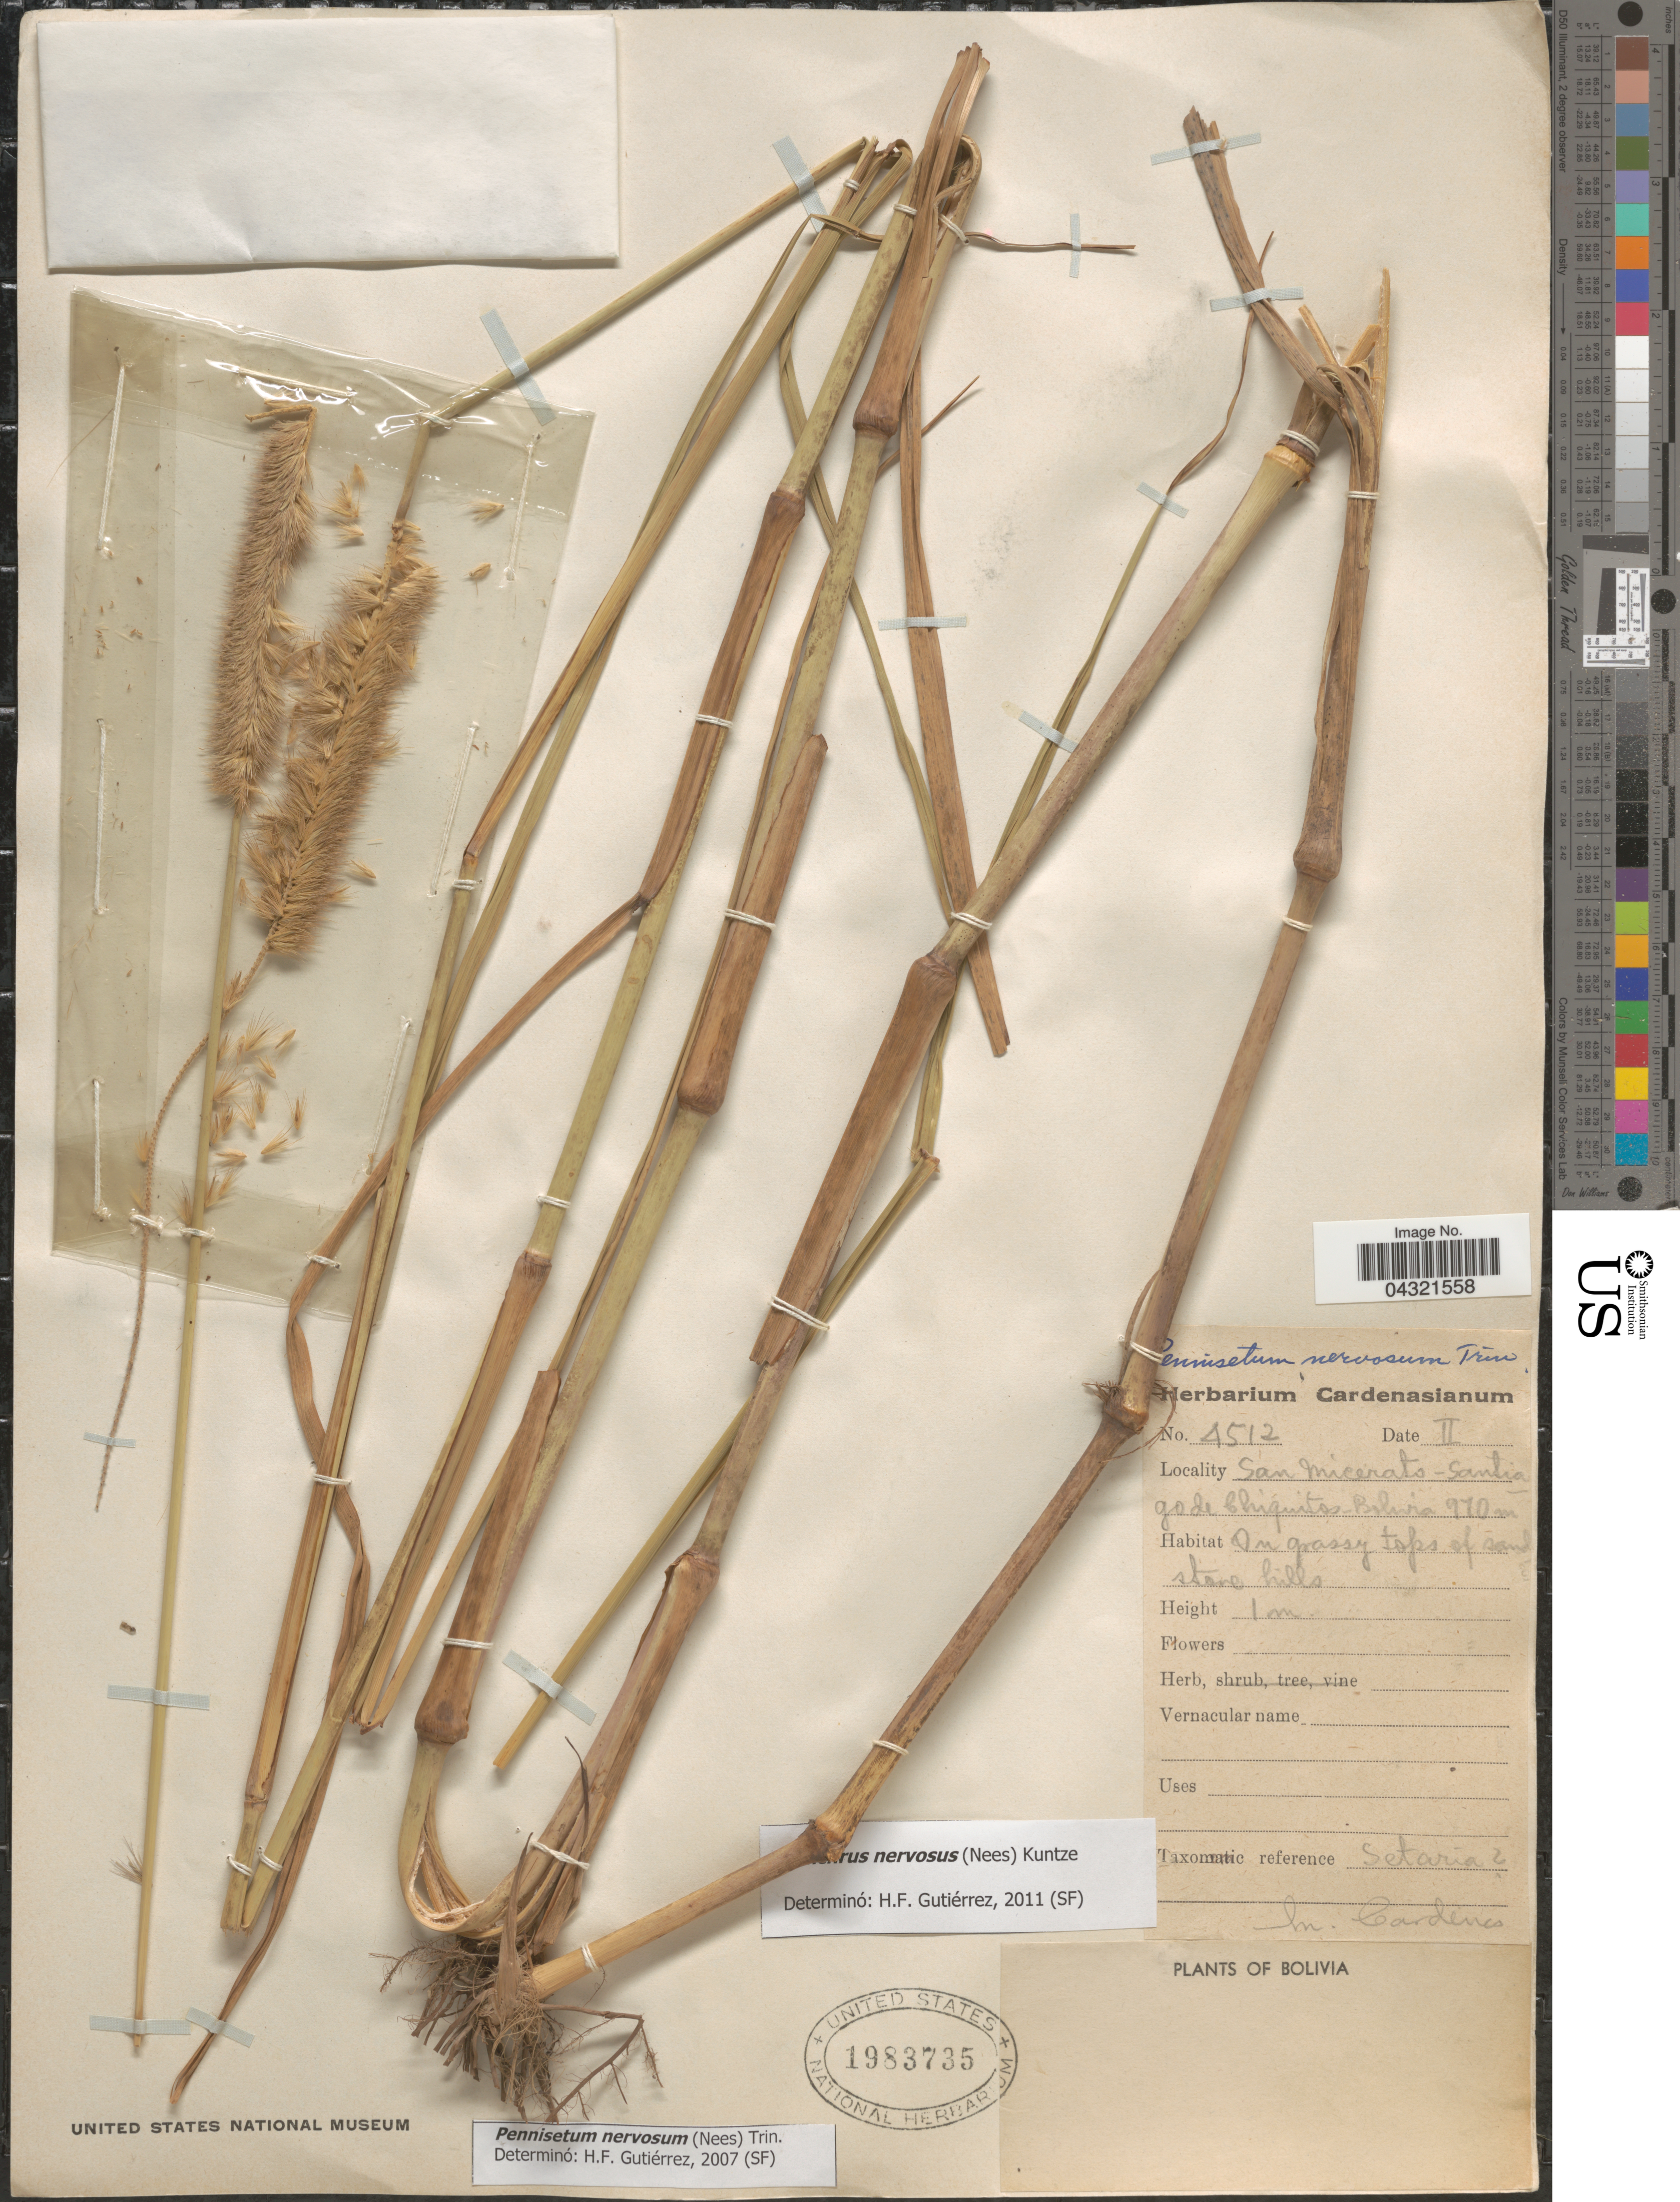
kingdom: Plantae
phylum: Tracheophyta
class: Liliopsida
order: Poales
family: Poaceae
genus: Cenchrus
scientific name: Cenchrus nervosus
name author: (Nees) Kuntze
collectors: M. Cárdenas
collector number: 4512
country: Bolivia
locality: San Micerato-Santiago de Chiquitos. On grassy tops of sand stone hills.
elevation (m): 970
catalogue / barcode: US 1983735